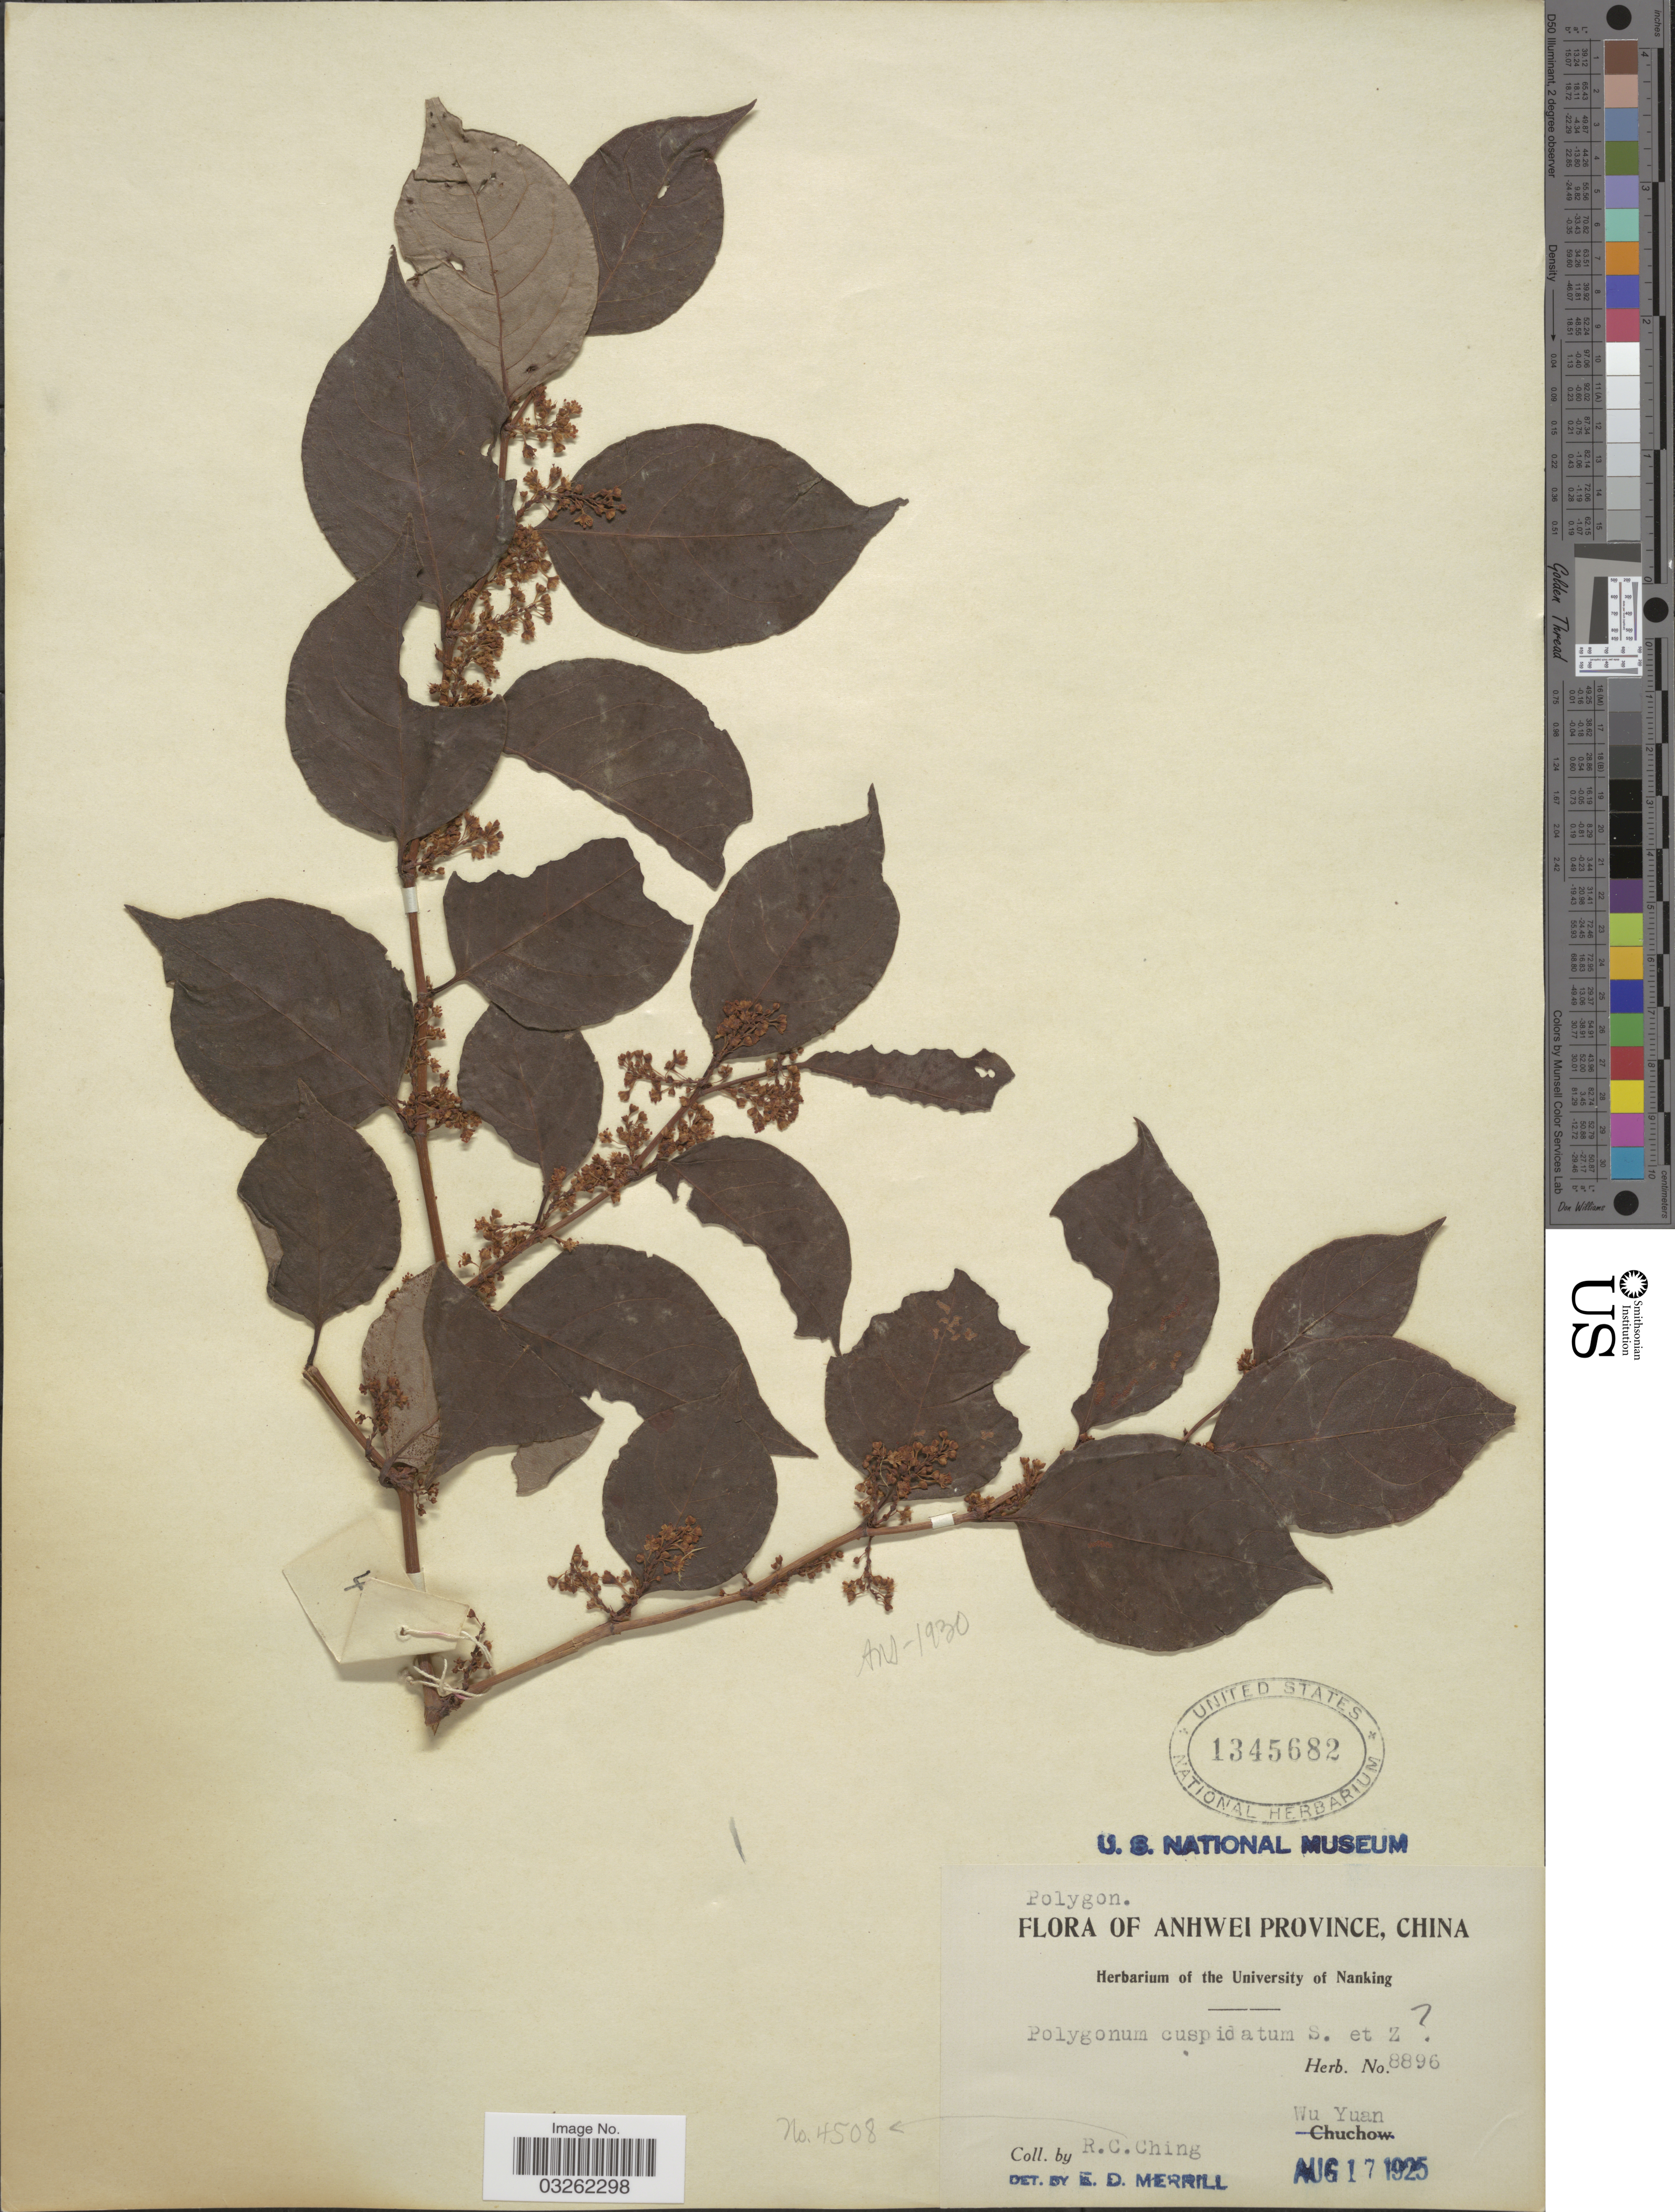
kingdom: Plantae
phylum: Tracheophyta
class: Magnoliopsida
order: Caryophyllales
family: Polygonaceae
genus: Reynoutria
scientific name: Reynoutria sp.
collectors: R. C. Ching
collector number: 4508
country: China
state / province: Anhui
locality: Anhwei Province, Wu Yuan.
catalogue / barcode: US 1345682